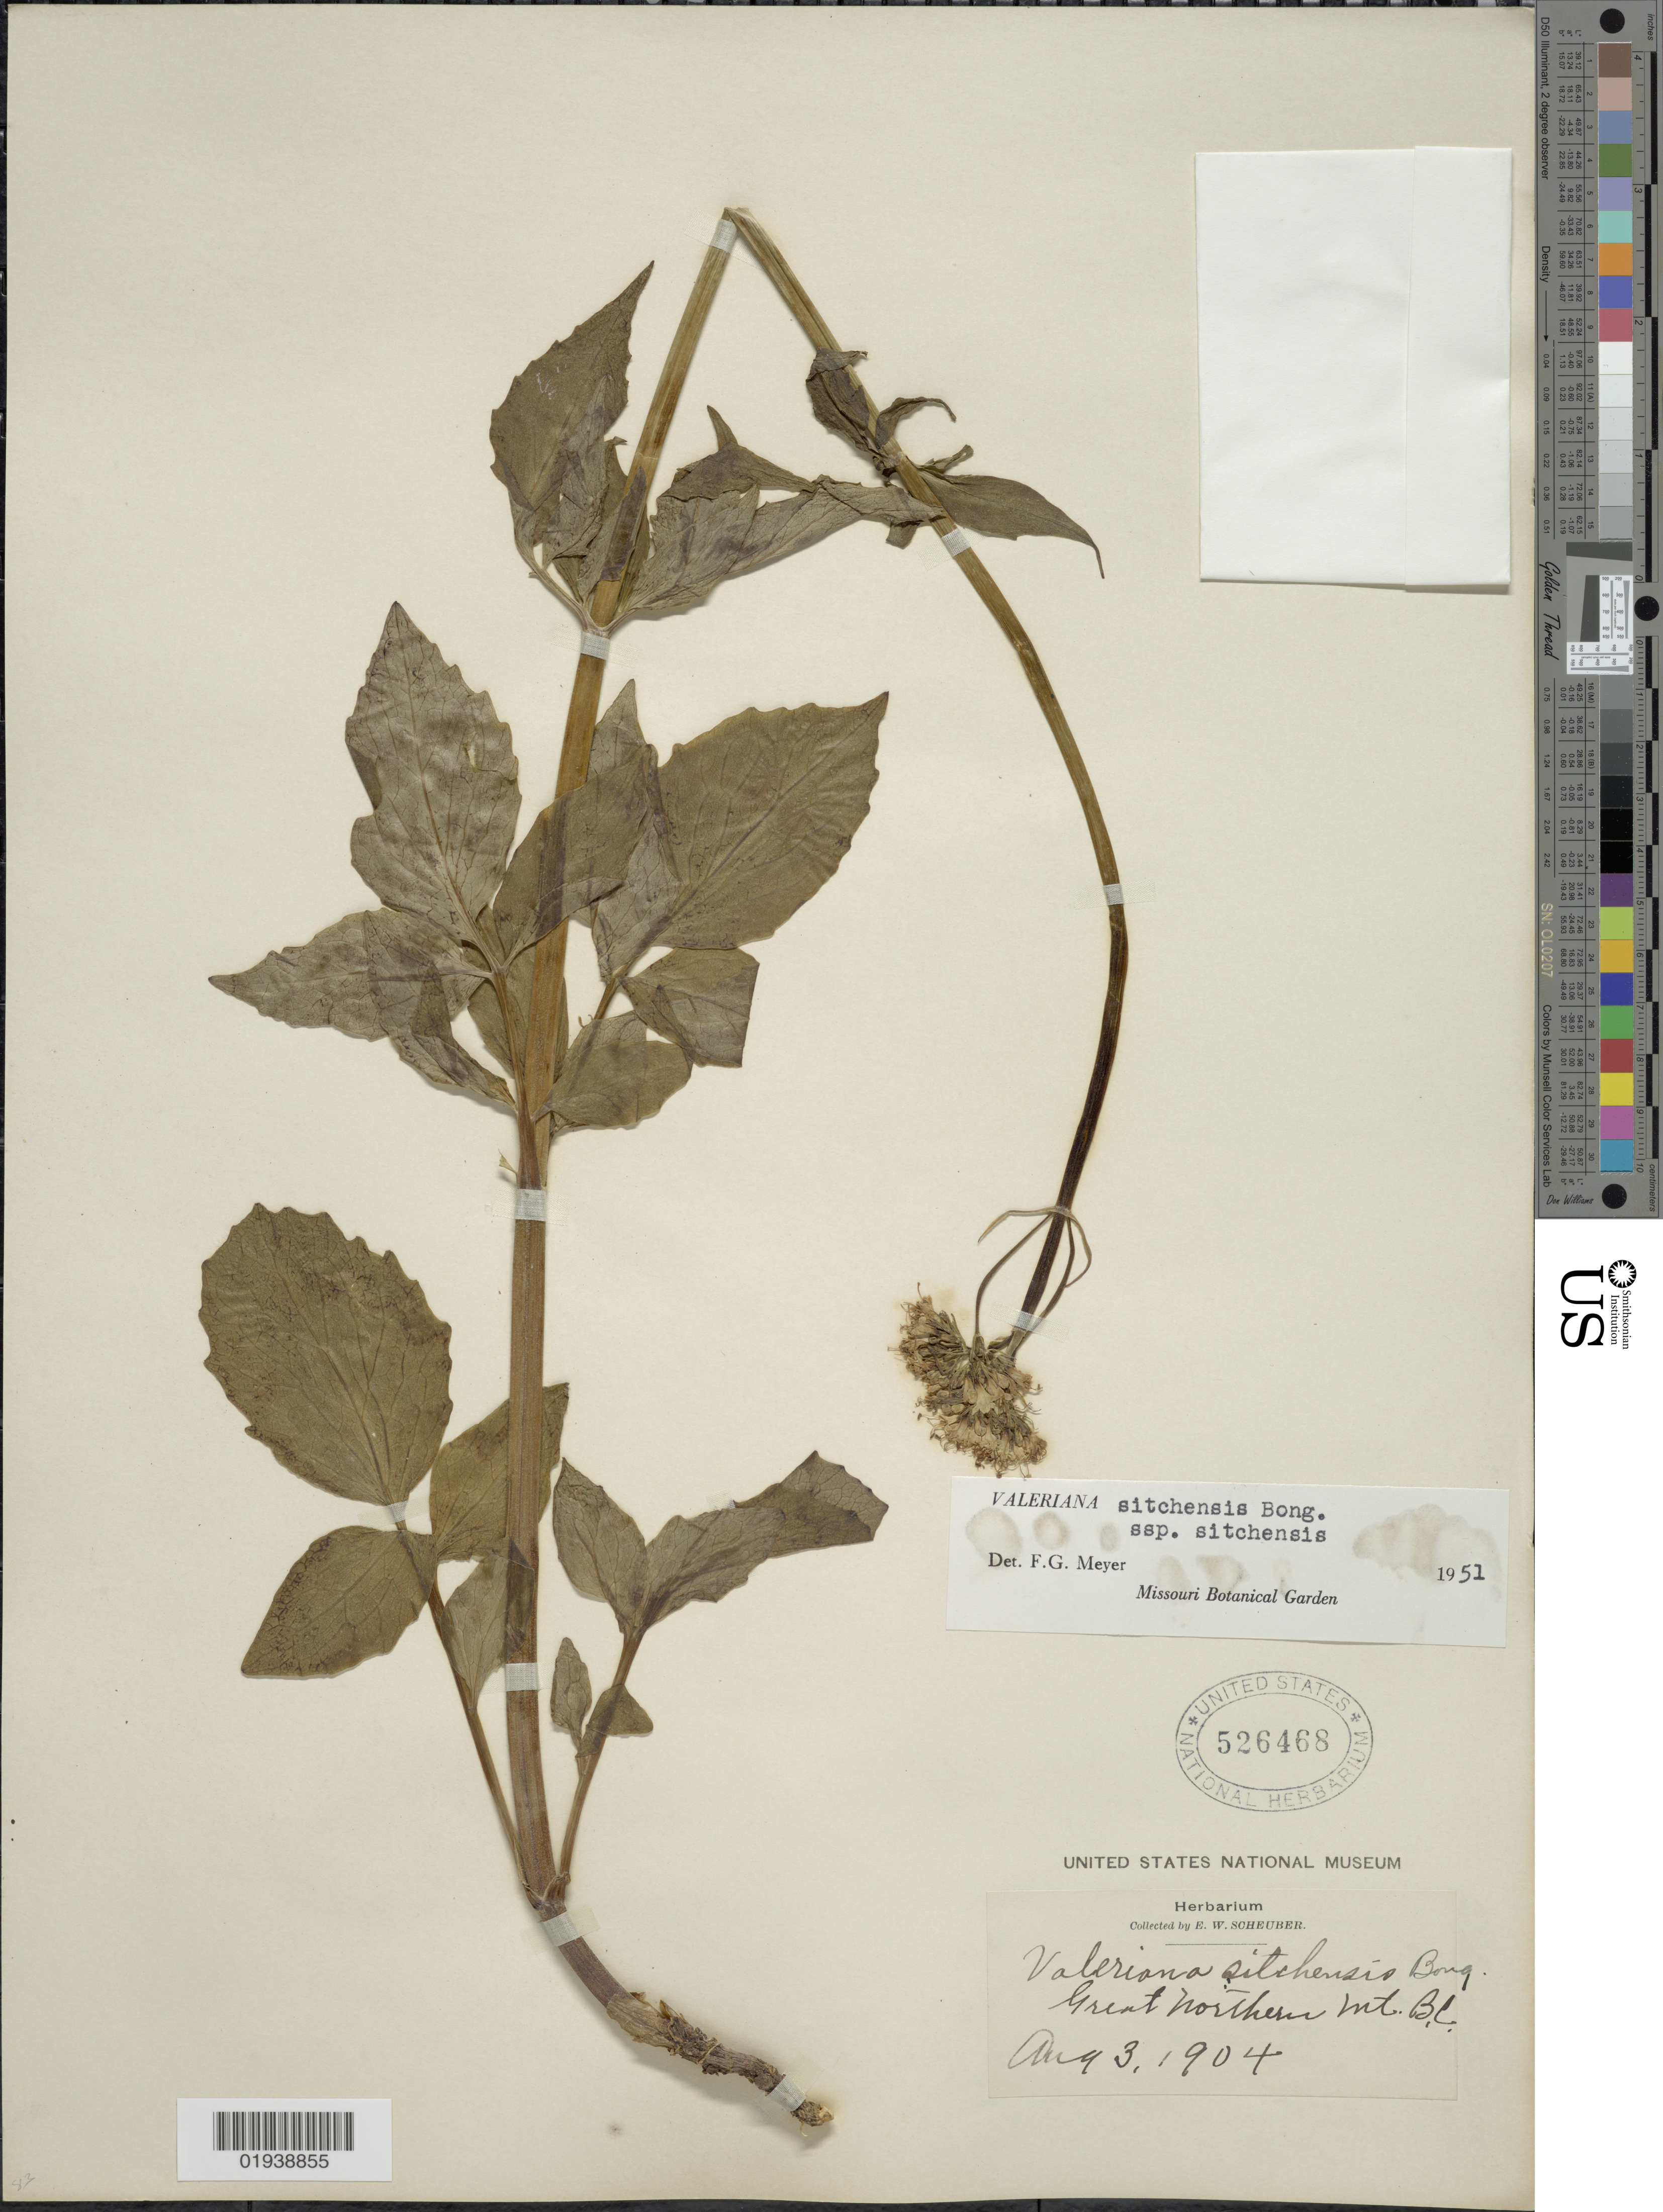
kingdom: Plantae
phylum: Tracheophyta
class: Magnoliopsida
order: Dipsacales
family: Caprifoliaceae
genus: Valeriana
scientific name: Valeriana sitchensis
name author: Bong.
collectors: E. Scheuber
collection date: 1904-08-03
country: Canada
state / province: British Columbia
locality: Great Northern Mt.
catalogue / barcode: US 526468